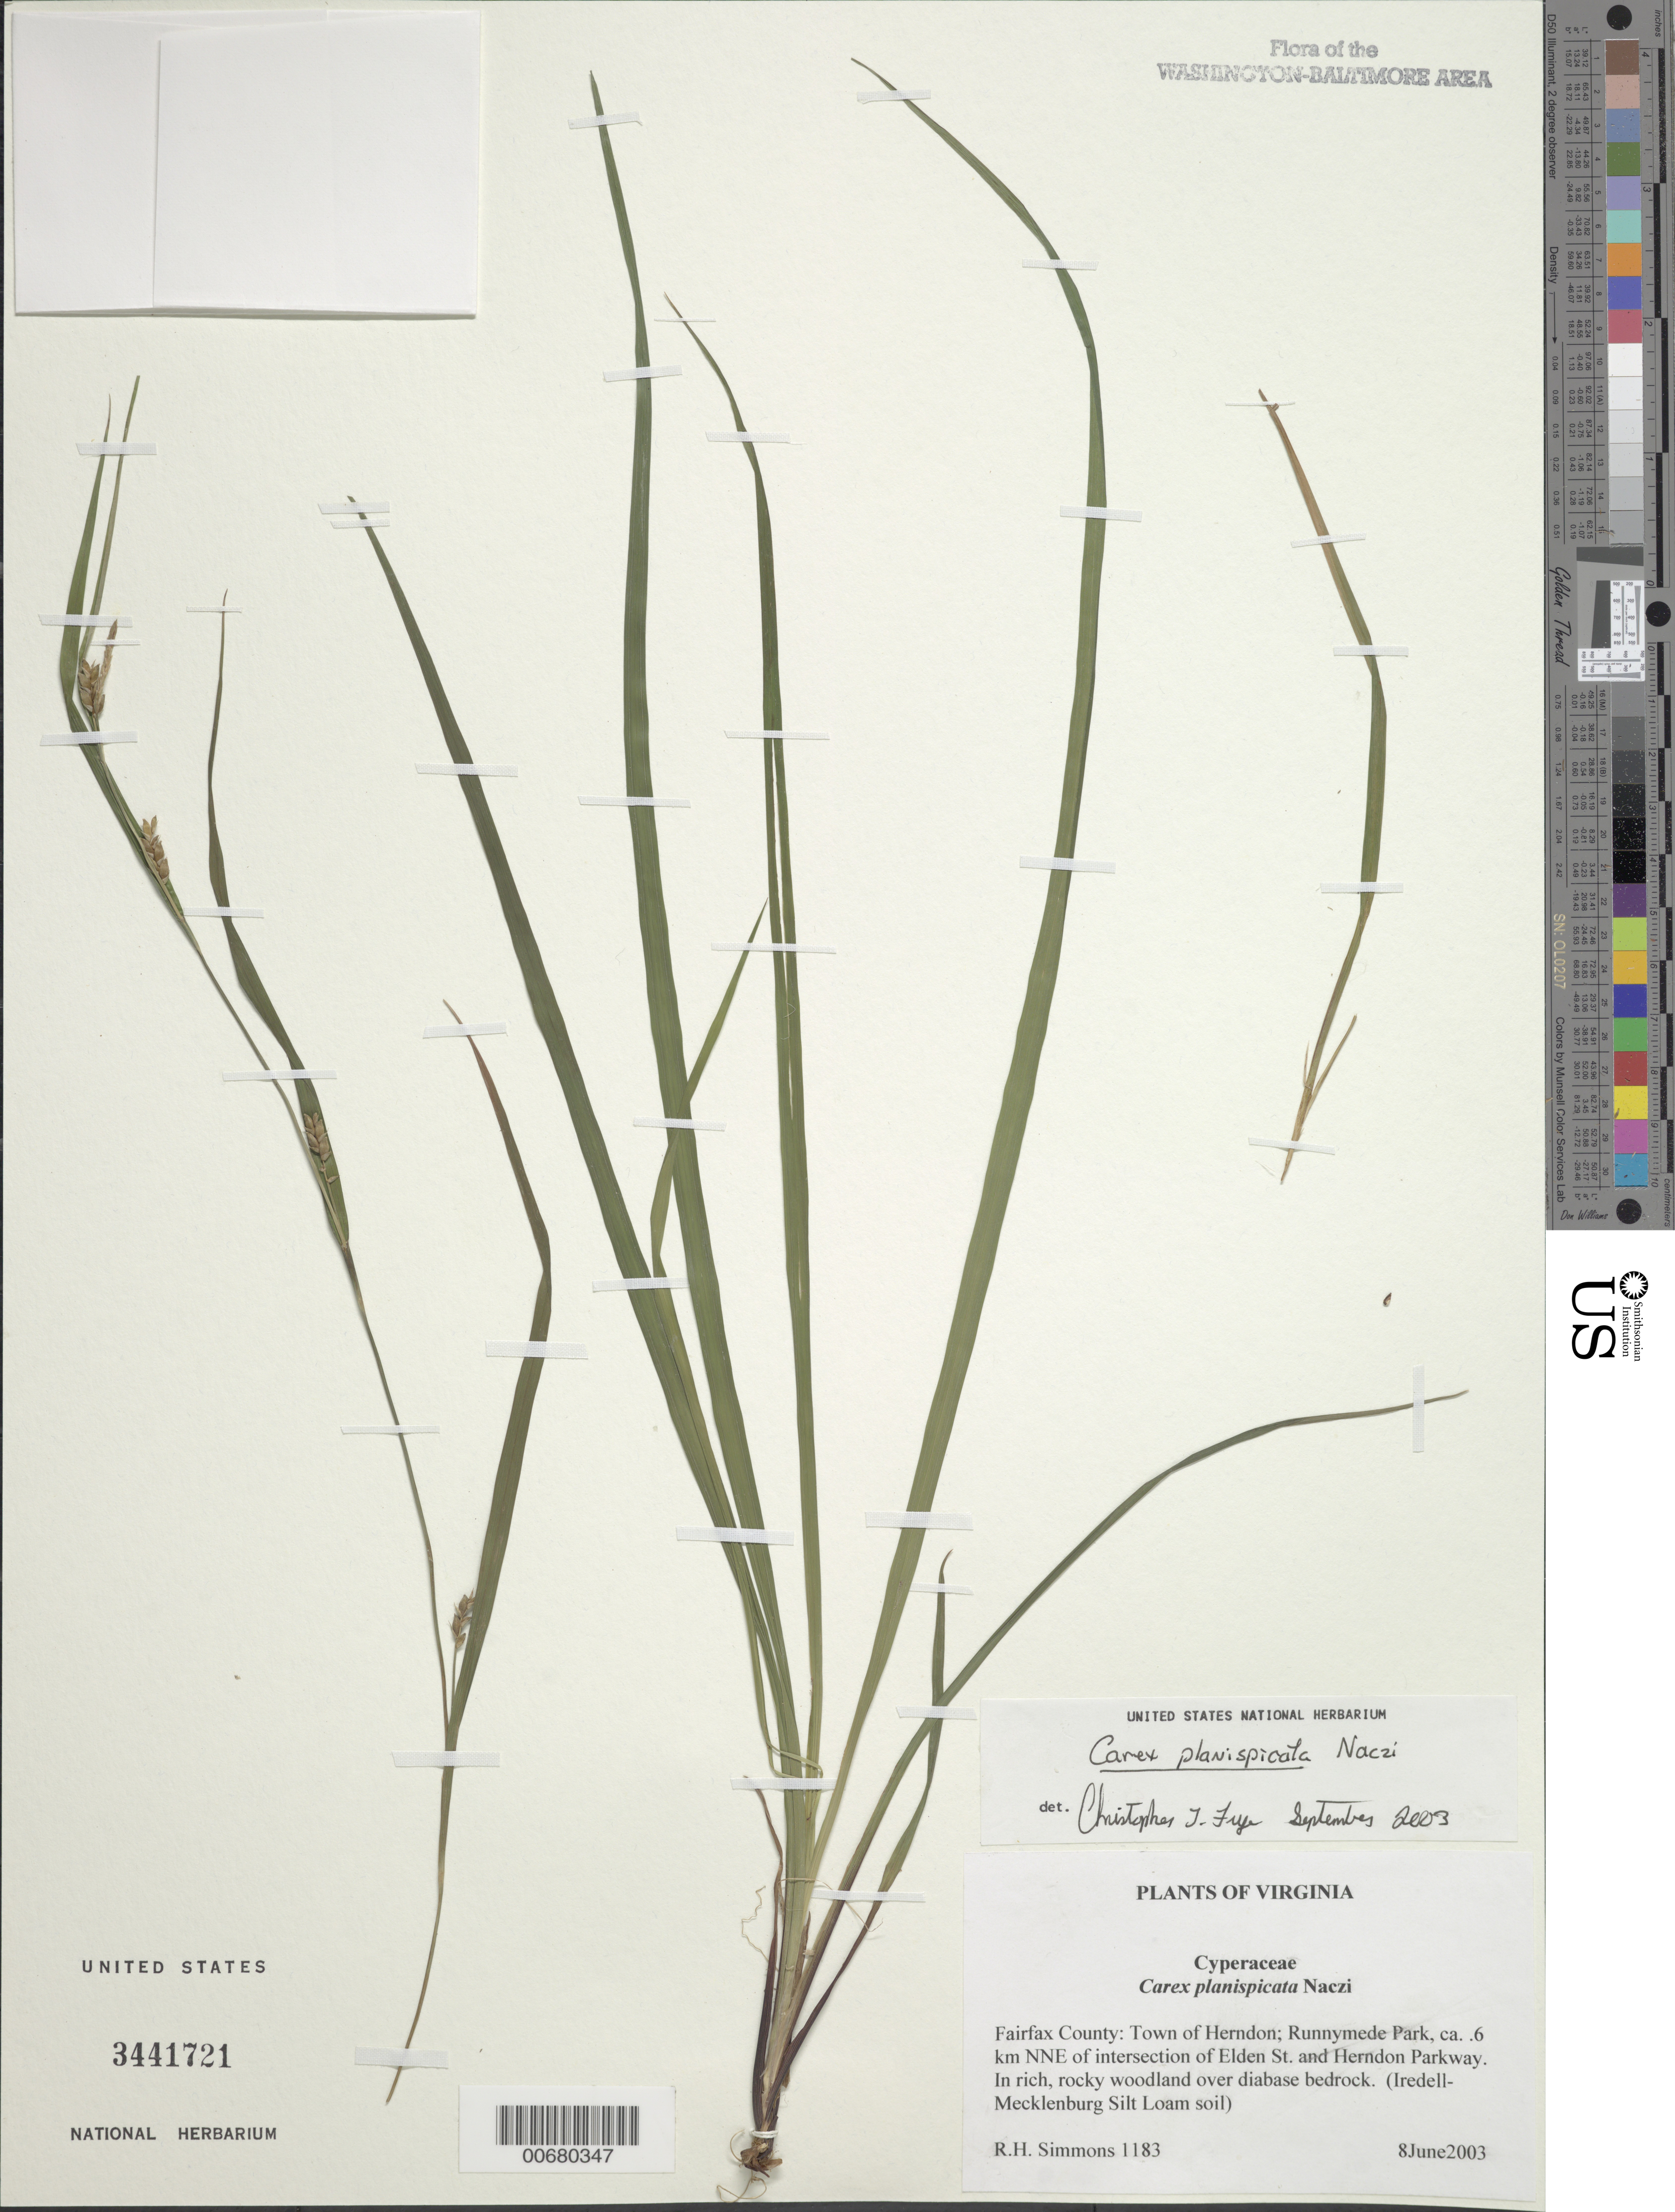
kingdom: Plantae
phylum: Tracheophyta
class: Liliopsida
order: Poales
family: Cyperaceae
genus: Carex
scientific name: Carex planispicata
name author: Naczi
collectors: R. H. Simmons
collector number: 1183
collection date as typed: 08 Jun 2003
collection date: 2003-06-08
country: United States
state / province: Virginia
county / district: Fairfax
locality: Runnymede Park, ca. 0.6 km NNE of intersection of Elden St. and Herndon Parkway.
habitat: In rich, rocky woodland over diabase bedrock (Iredell-Mecklenburg Silt Loam soil).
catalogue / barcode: US 3441721